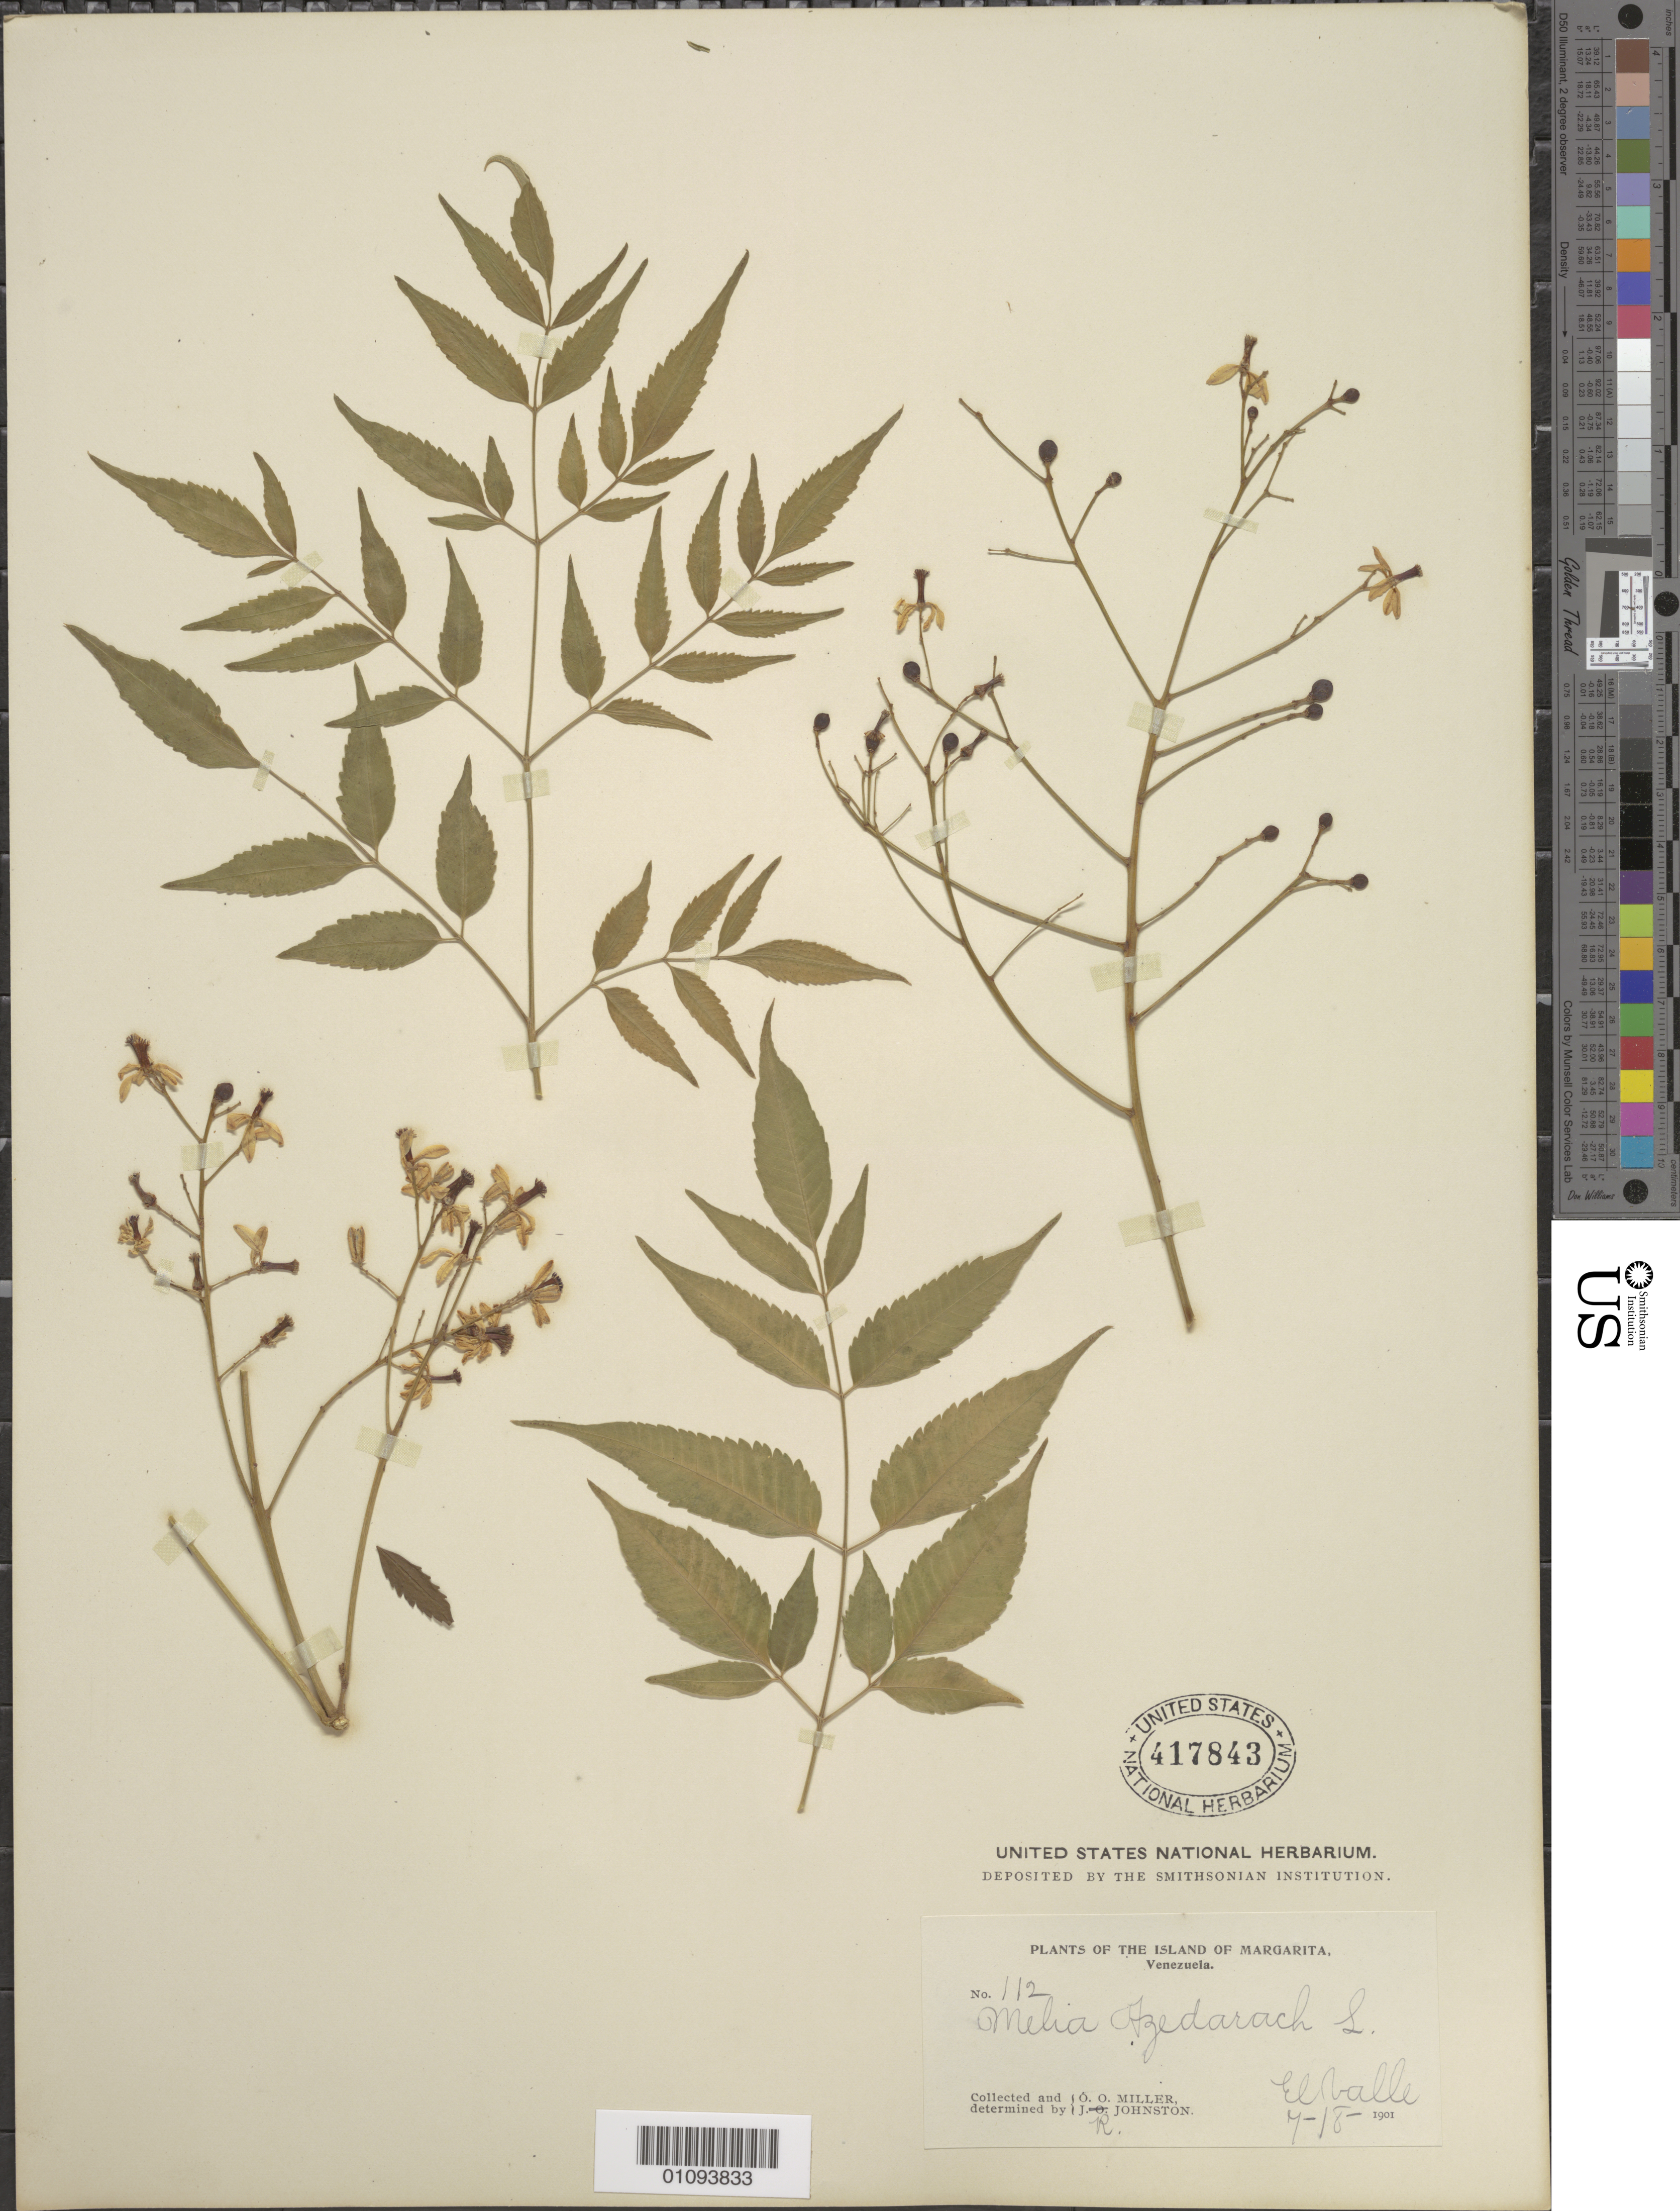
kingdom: Plantae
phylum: Tracheophyta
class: Magnoliopsida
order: Sapindales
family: Meliaceae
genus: Melia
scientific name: Melia azedarach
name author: L.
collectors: O. O. Miller & J. Johnston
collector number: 112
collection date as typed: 18 Apr 1901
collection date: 1901-04-18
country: Venezuela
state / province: Nueva Esparta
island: Margarita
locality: El Valle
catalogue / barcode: US 417843